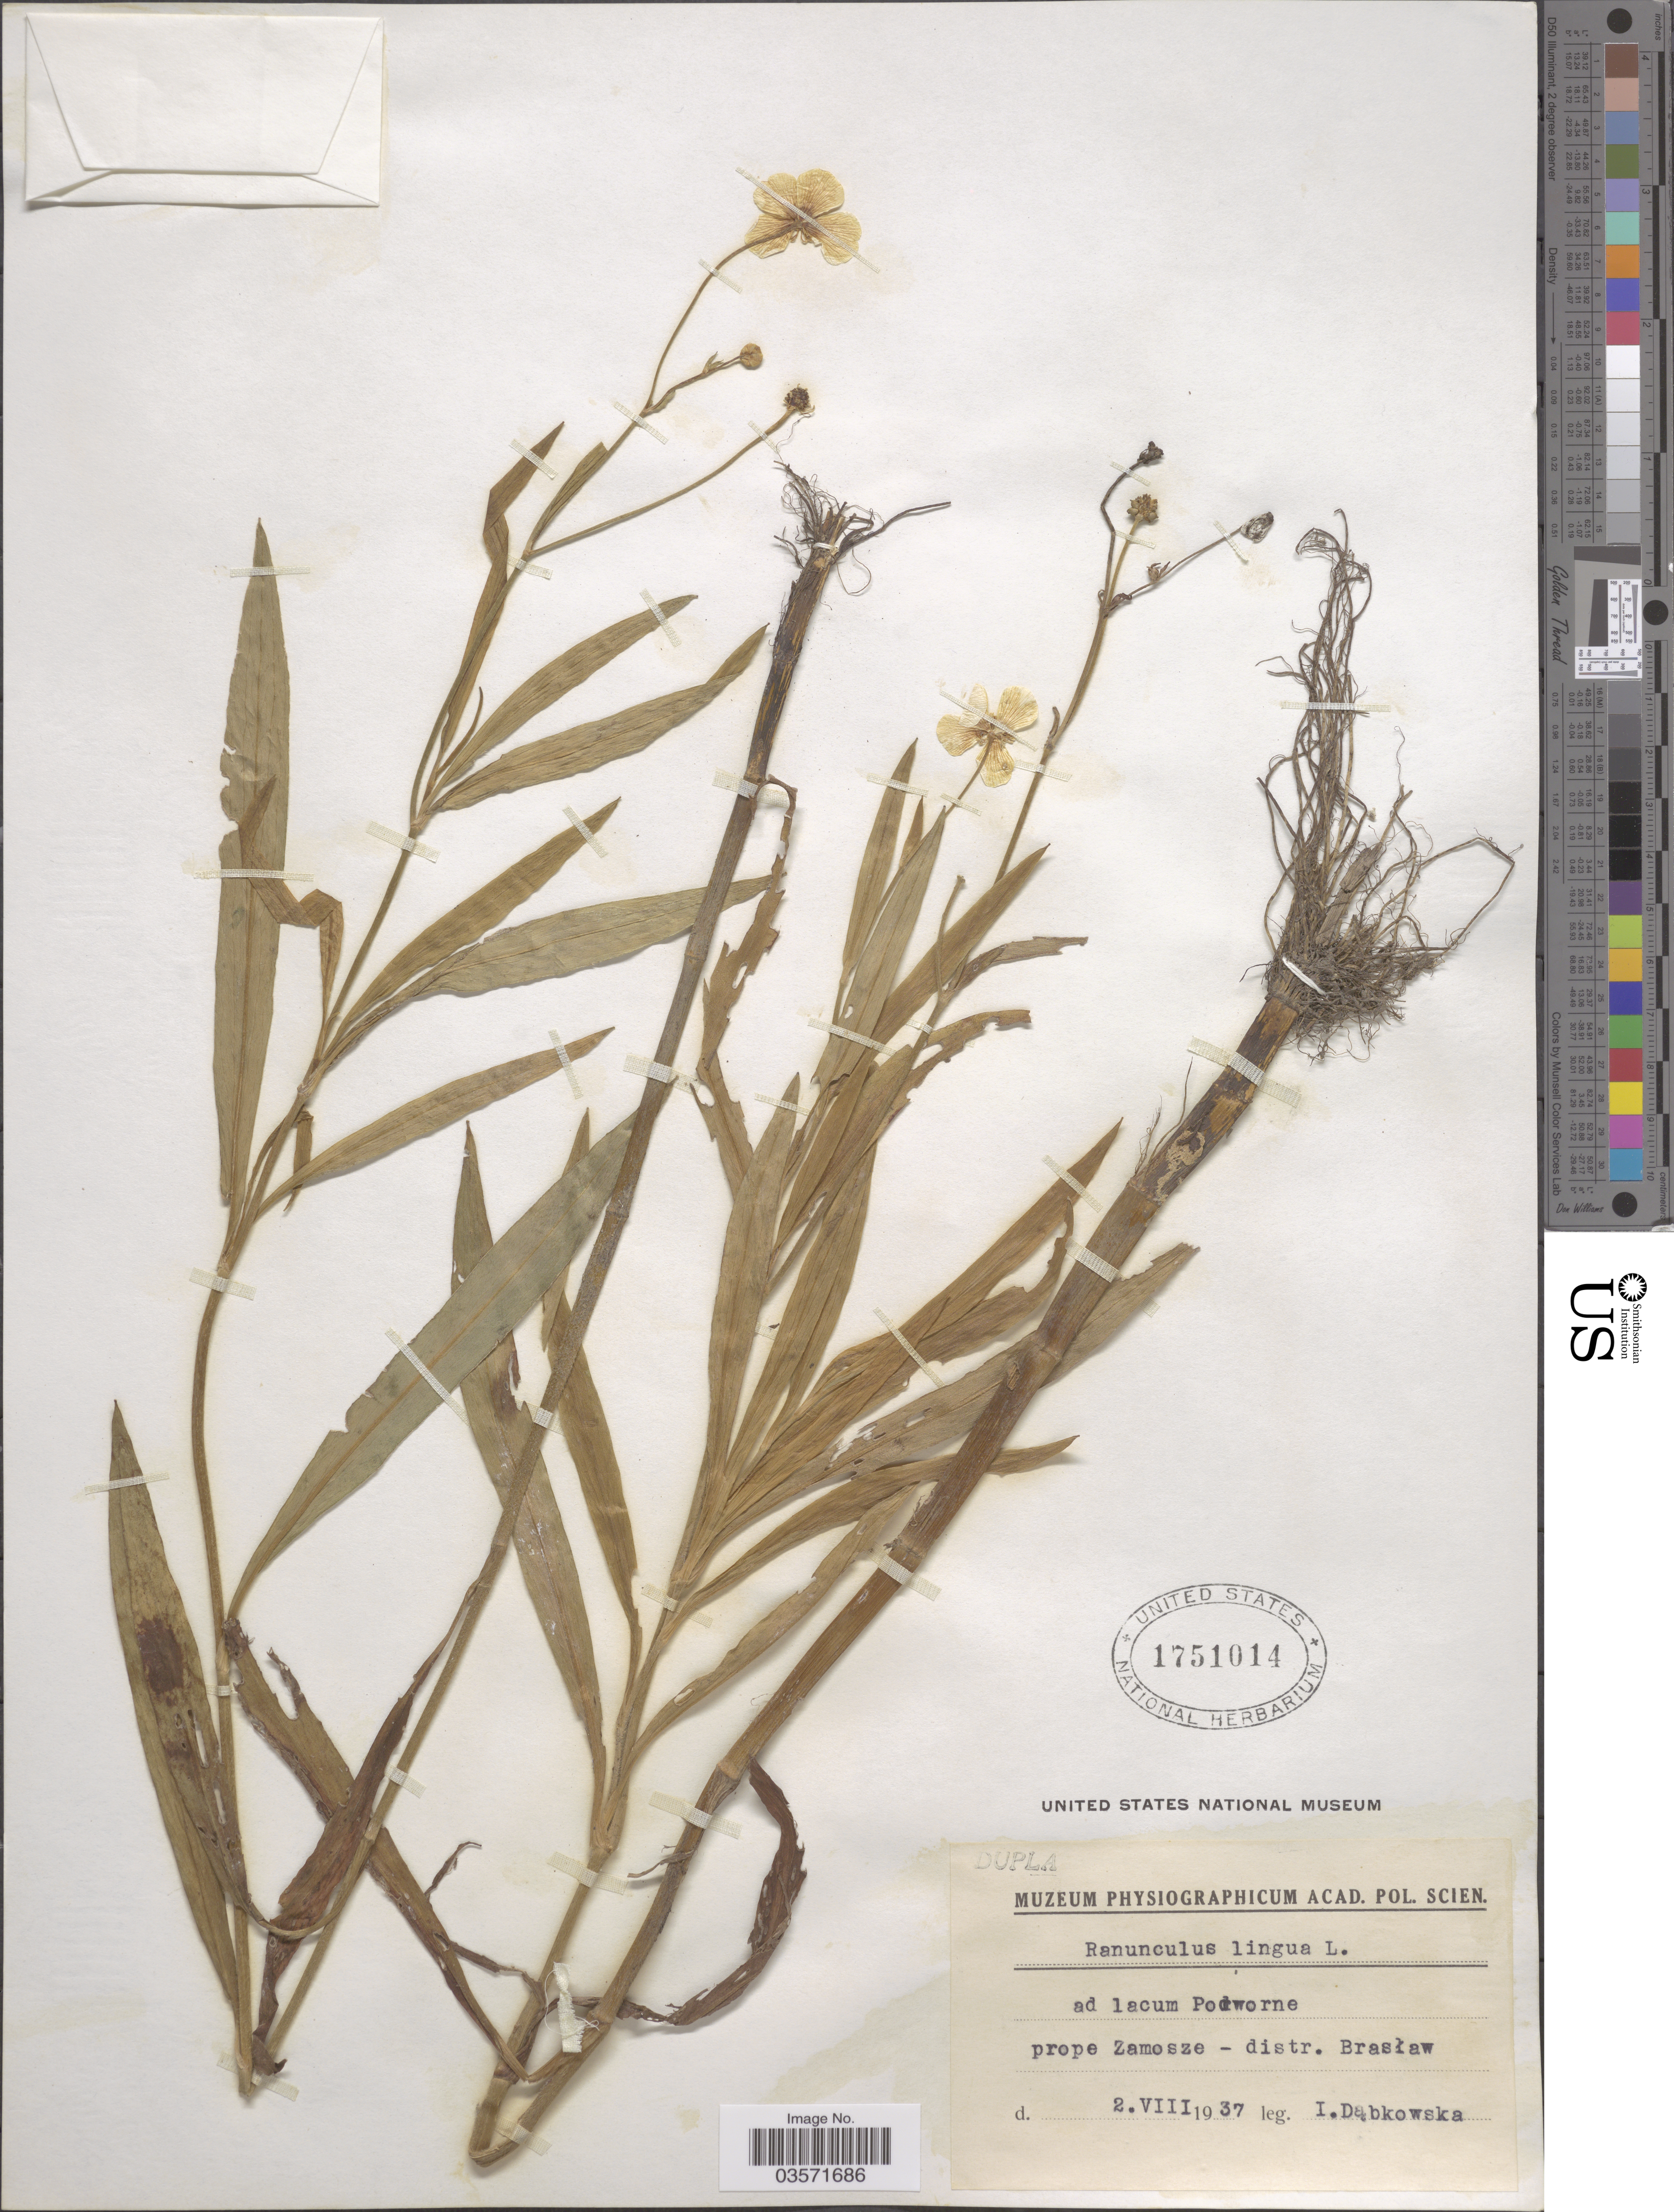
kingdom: Plantae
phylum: Tracheophyta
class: Magnoliopsida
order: Ranunculales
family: Ranunculaceae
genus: Ranunculus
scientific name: Ranunculus lingua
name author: L.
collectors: I. Dabkowska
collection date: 1937-08-02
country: Poland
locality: Ad lacum Polworne prope Zamosze - distr. Brasław.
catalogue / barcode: US 1751014